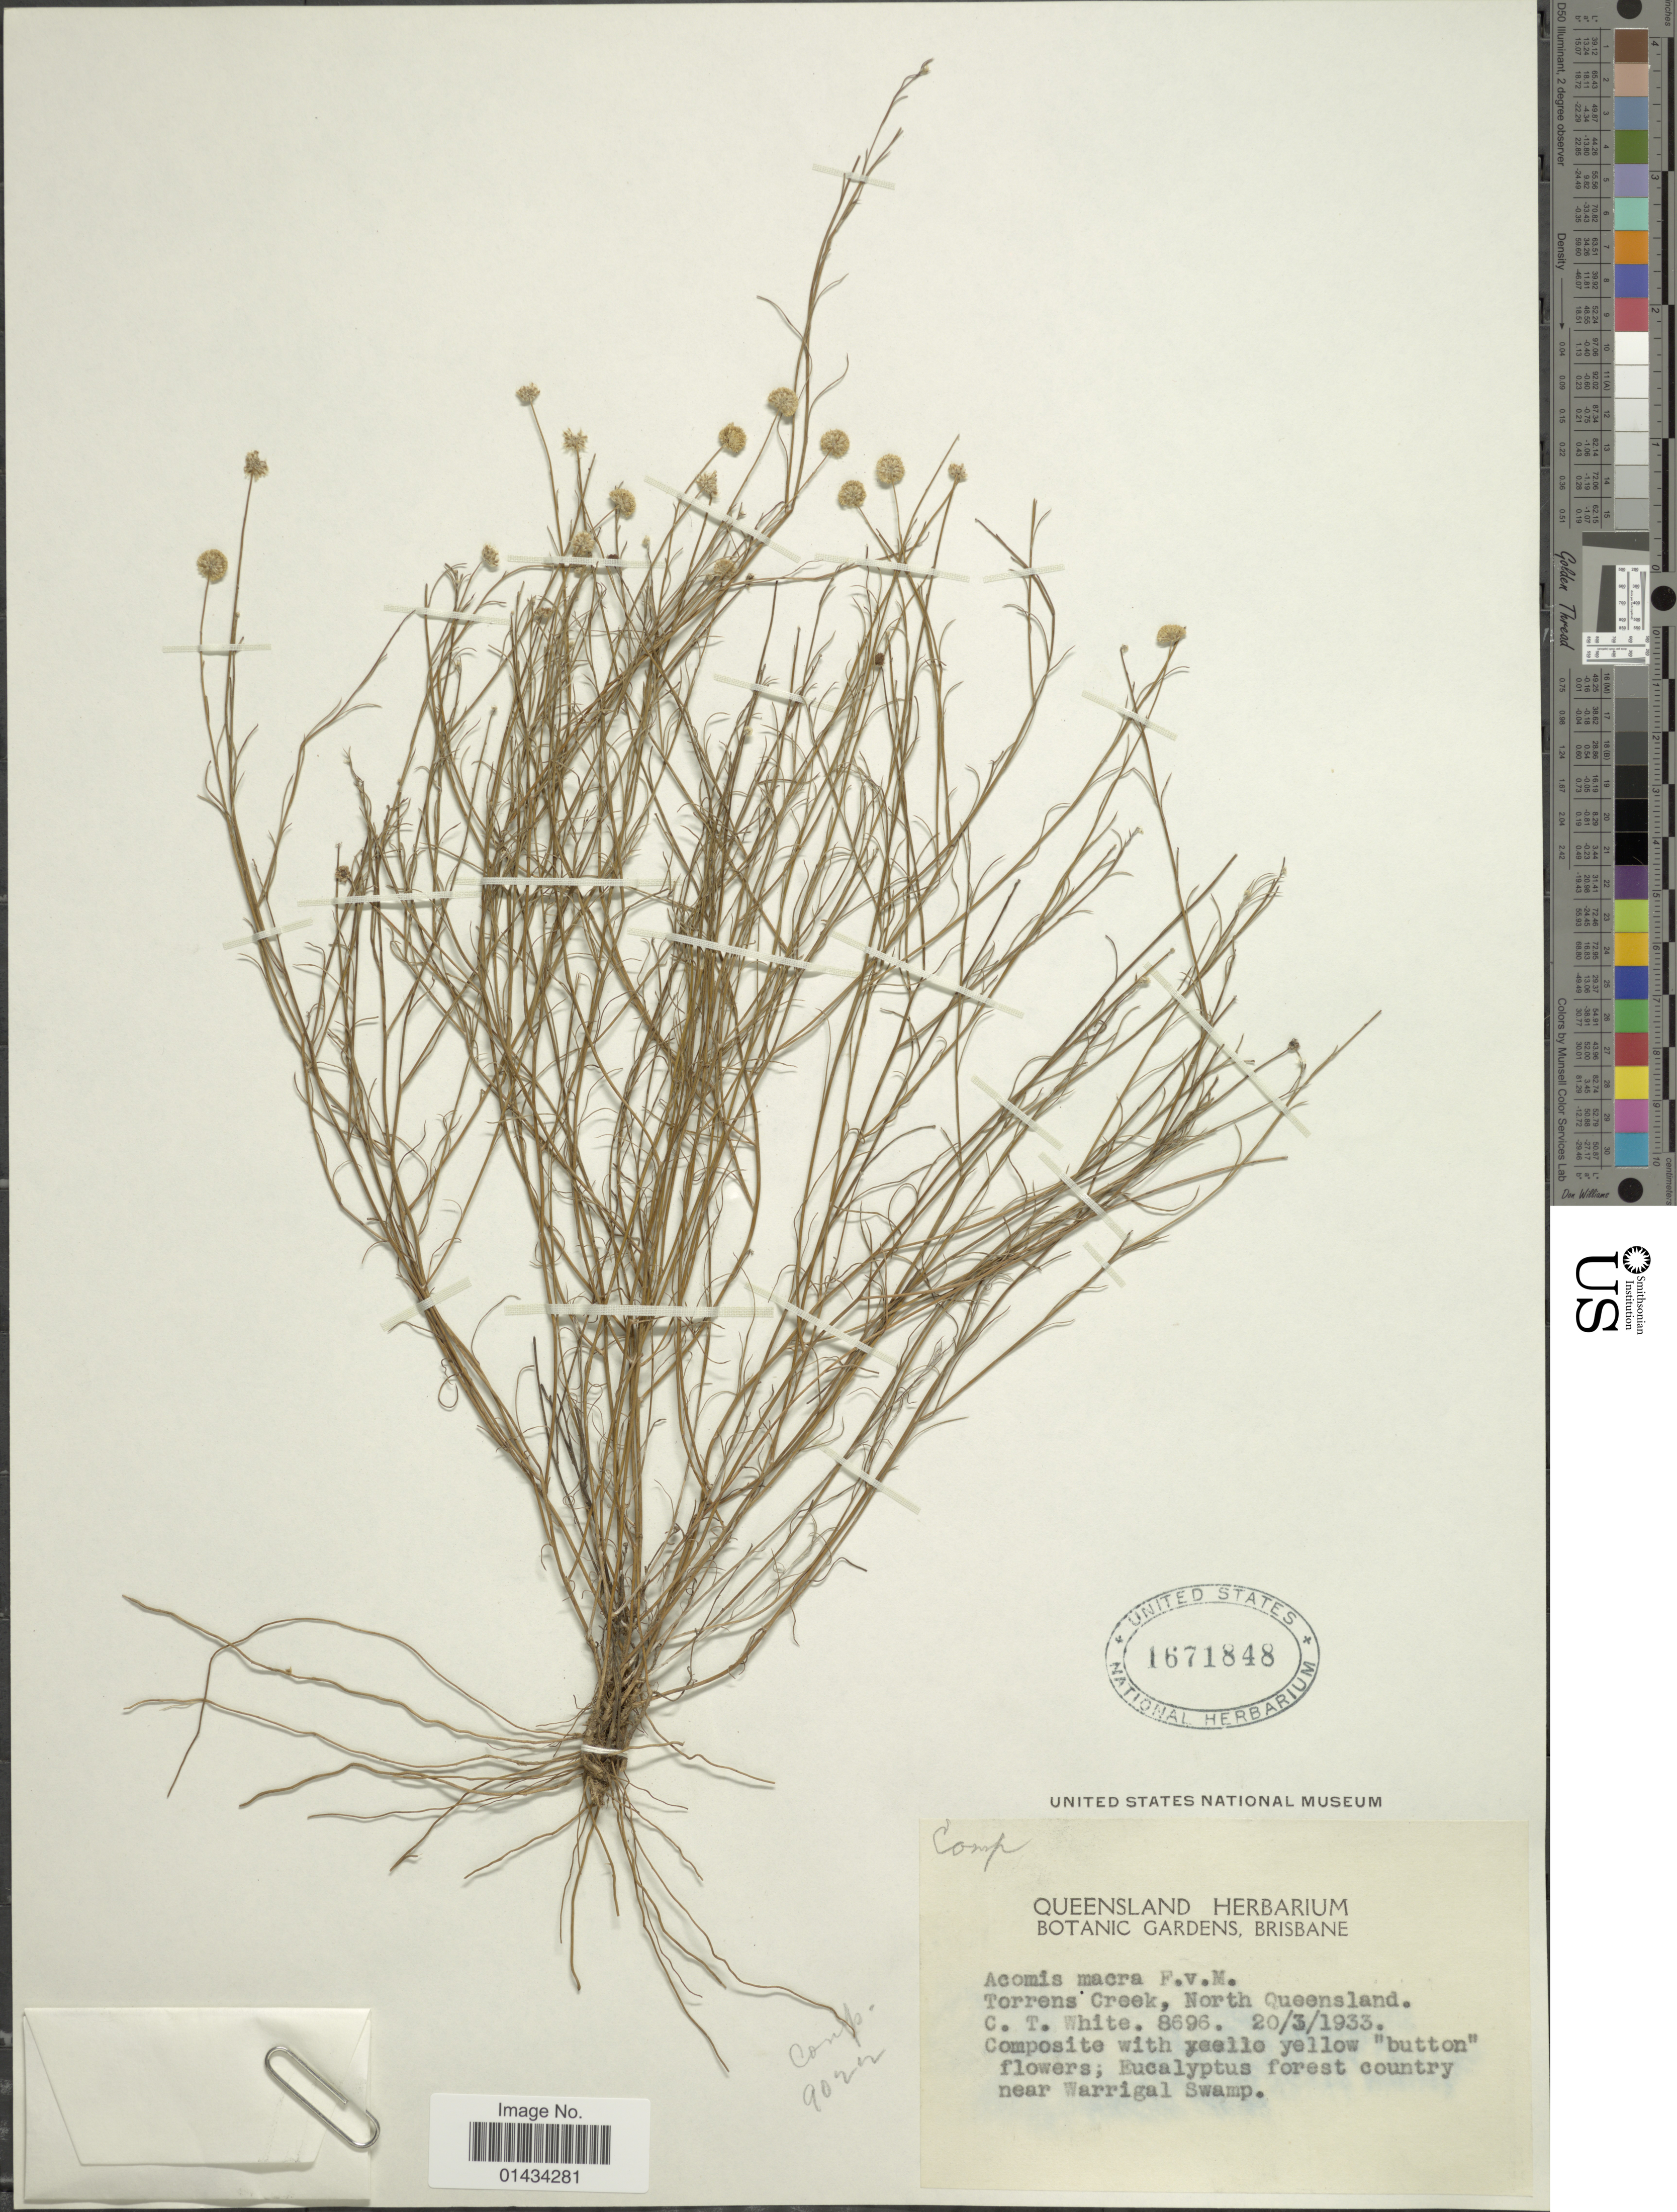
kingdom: Plantae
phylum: Tracheophyta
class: Magnoliopsida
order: Asterales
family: Asteraceae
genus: Acomis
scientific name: Acomis macra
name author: F. Muell.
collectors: C. T. White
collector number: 8696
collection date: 1933-03-20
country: Australia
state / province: Queensland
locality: Torrens Creek, North Queenslandm forest country near Warrigal Swamp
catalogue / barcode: US 1671848